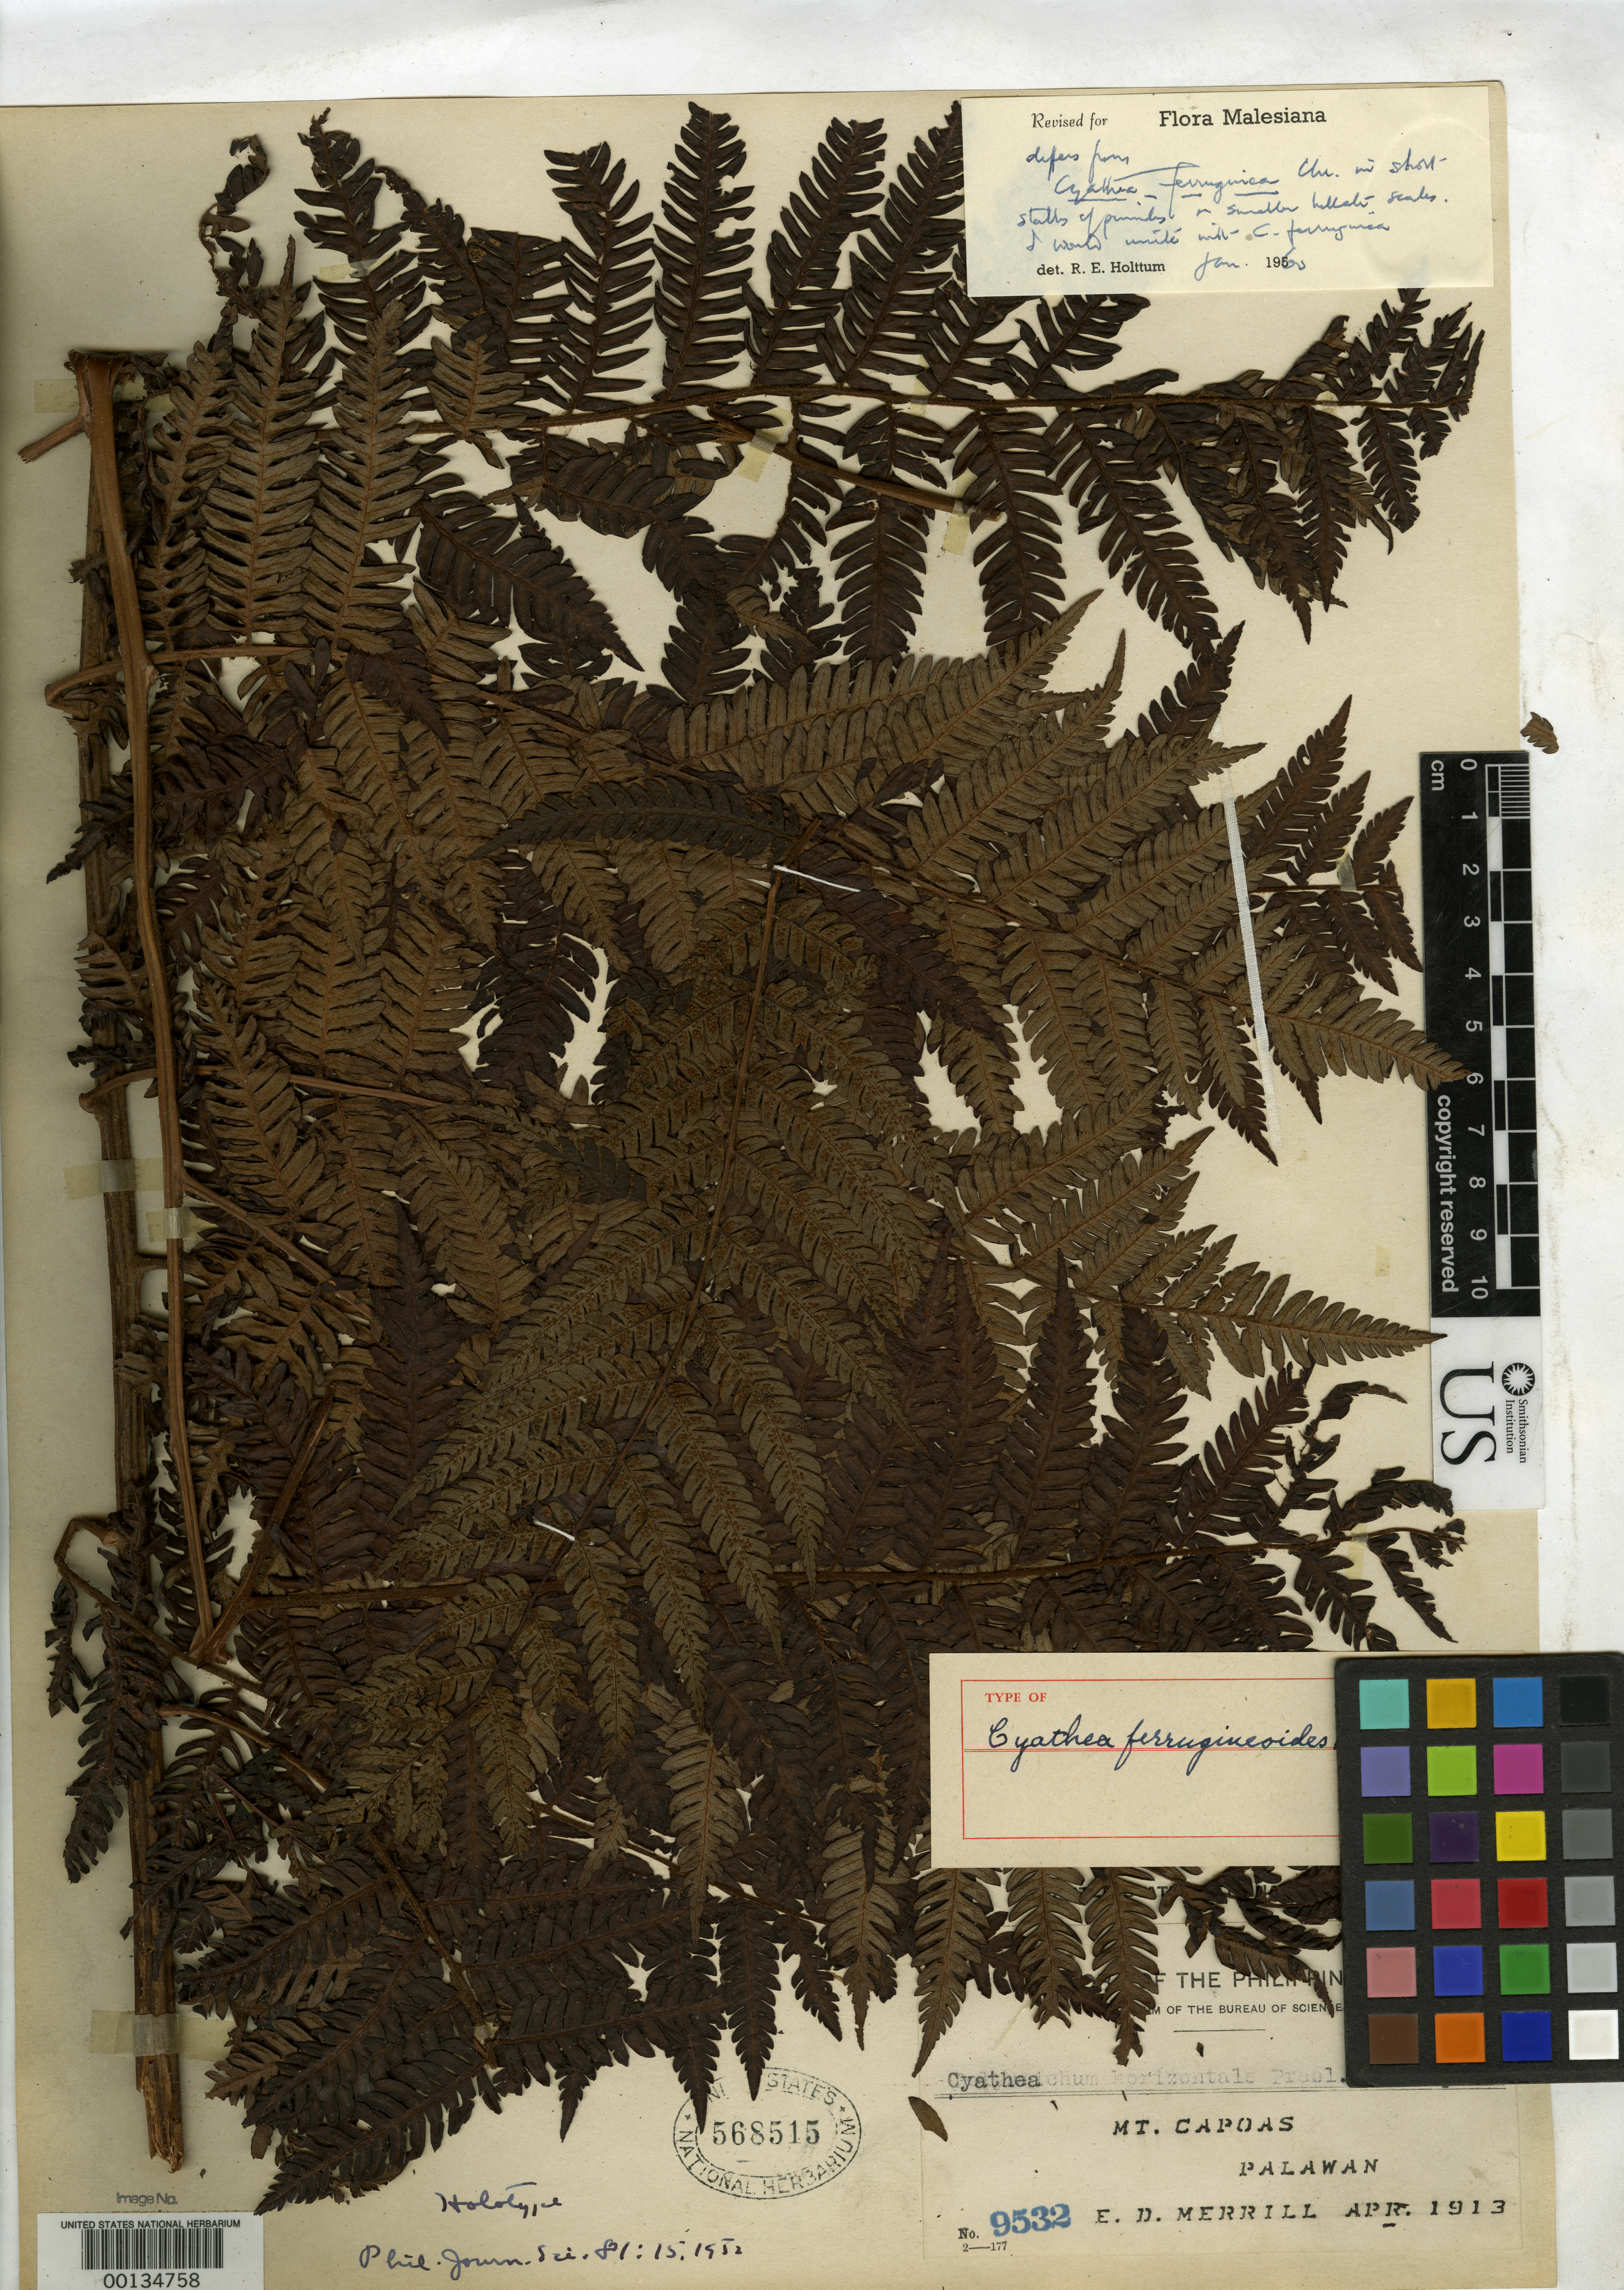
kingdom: Plantae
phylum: Tracheophyta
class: Polypodiopsida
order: Cyatheales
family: Cyatheaceae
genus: Cyathea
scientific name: Cyathea ferrugineoides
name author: Copel.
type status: Holotype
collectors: E. D. Merrill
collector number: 9532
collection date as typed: Apr 1913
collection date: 1913-04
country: Philippines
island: Palawan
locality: Mt. Capoas.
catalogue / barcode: US 568515